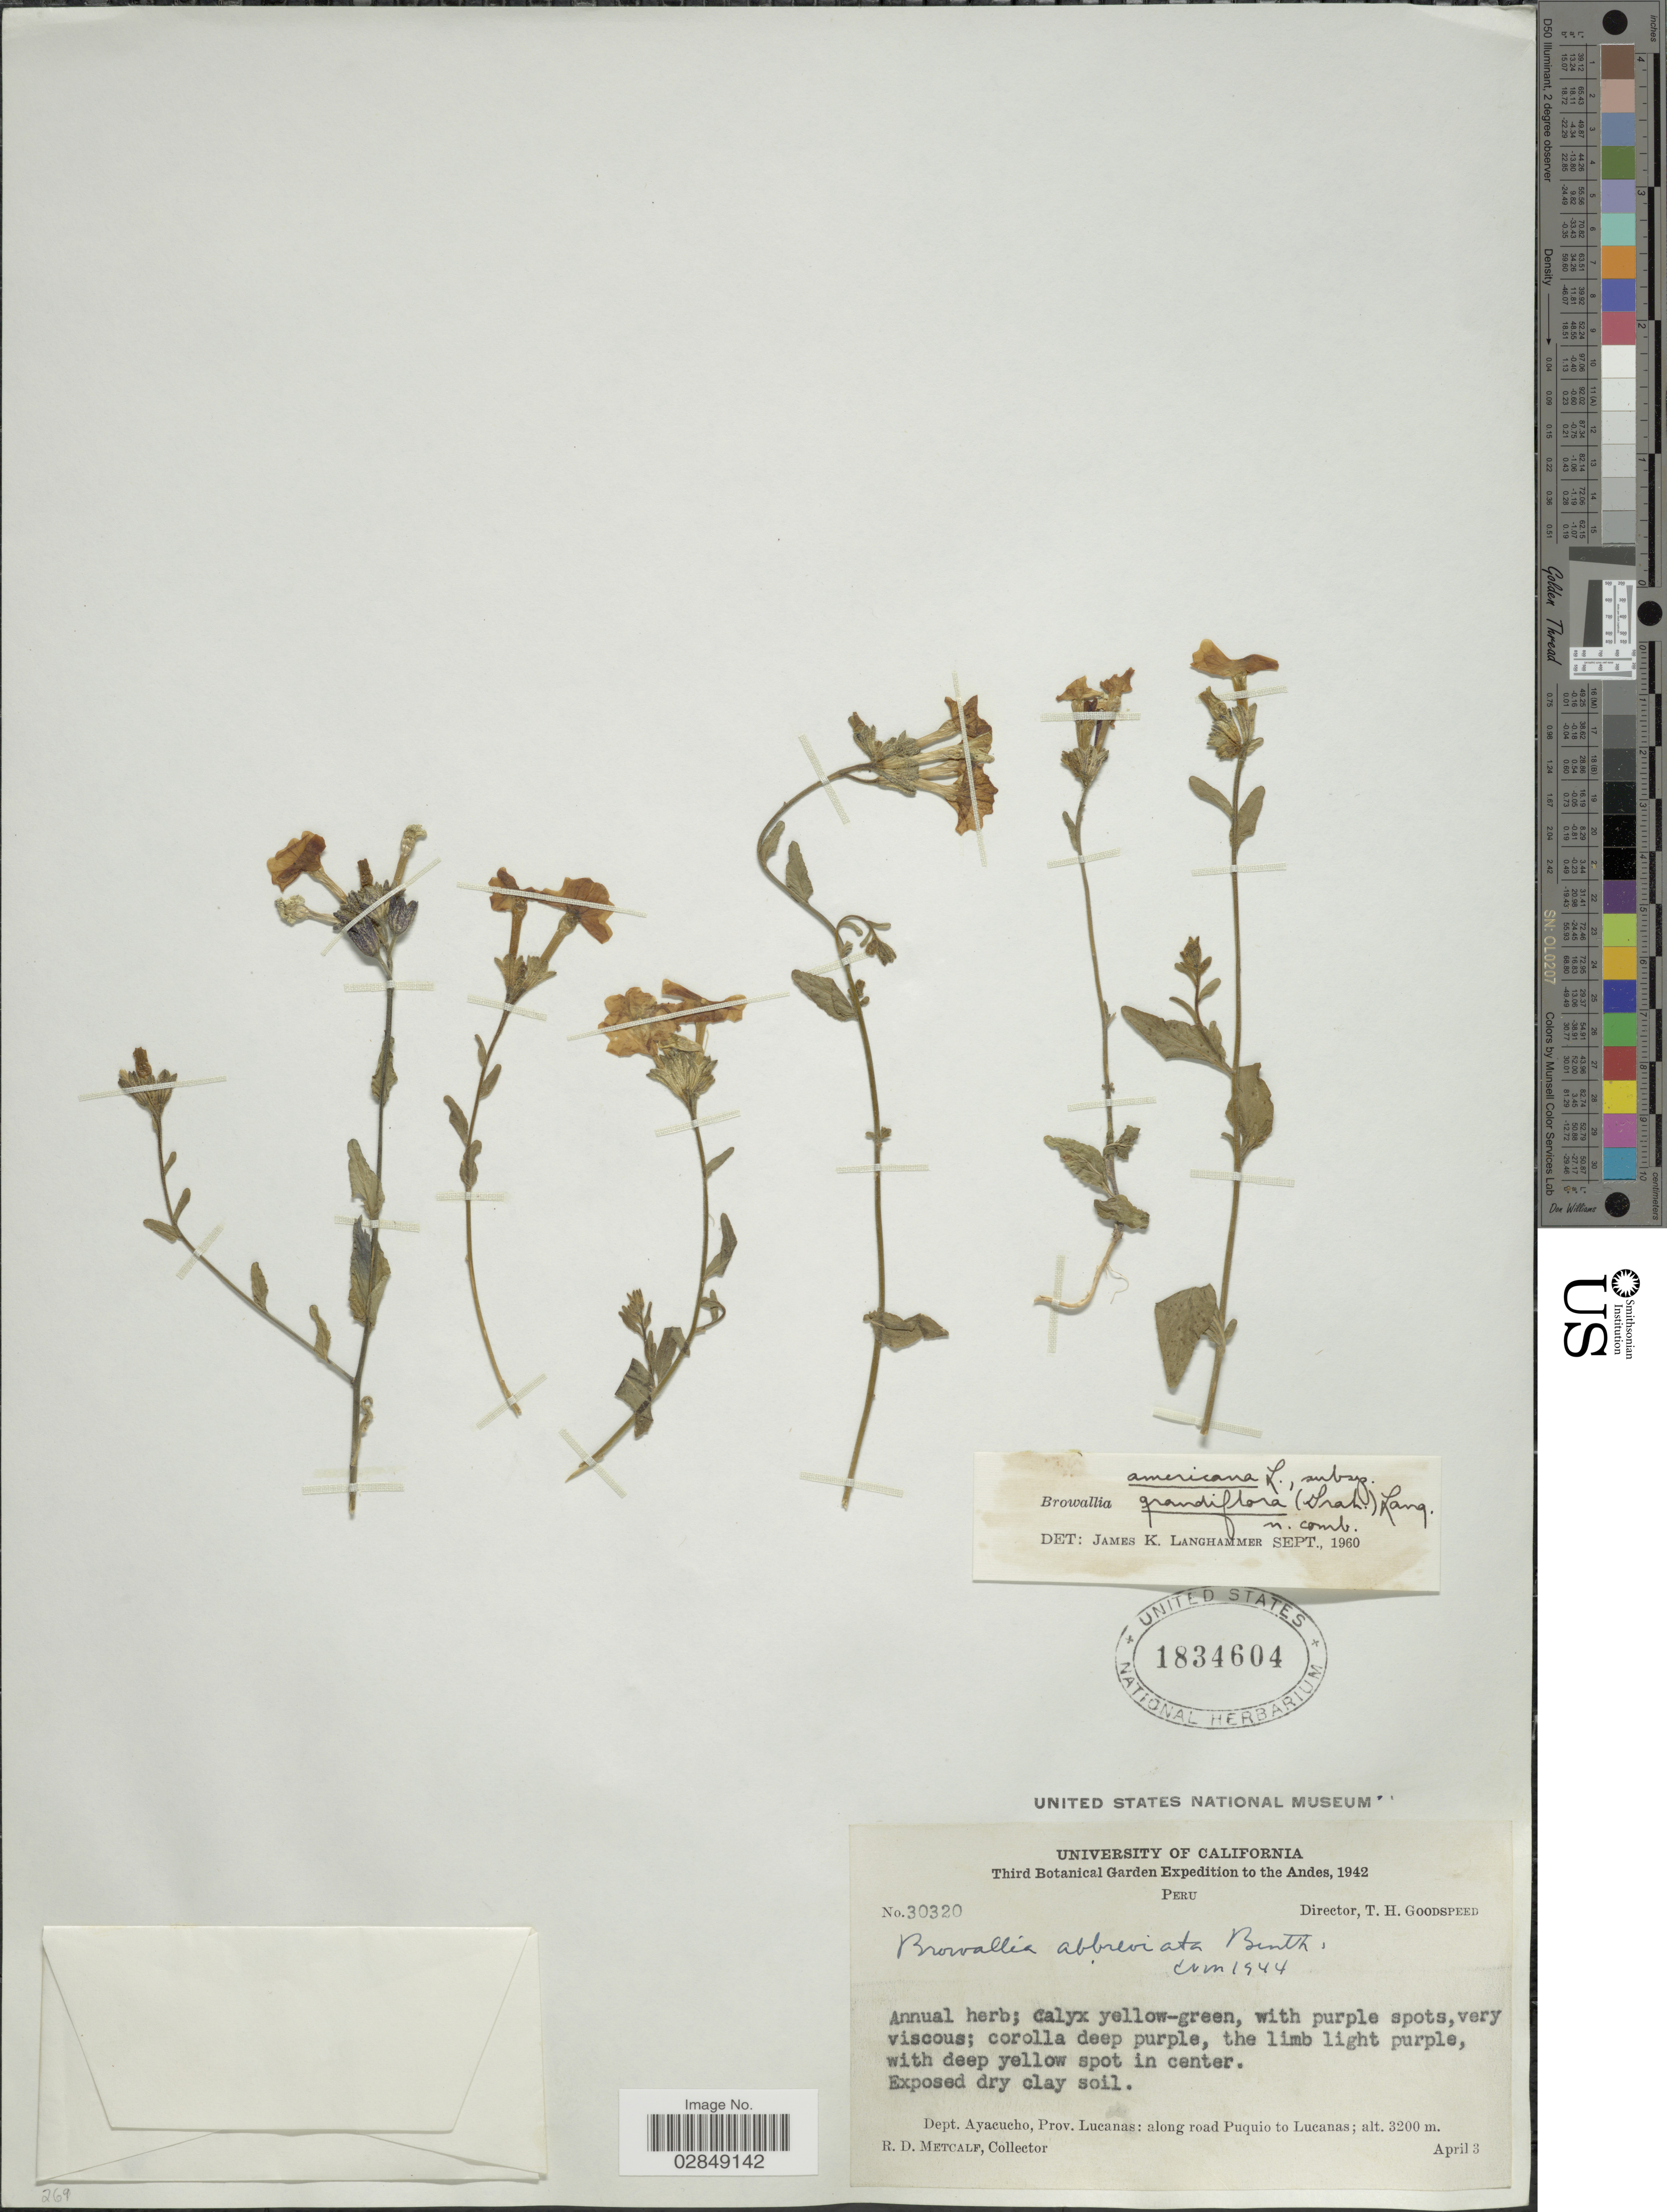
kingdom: Plantae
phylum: Tracheophyta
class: Magnoliopsida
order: Solanales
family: Solanaceae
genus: Browallia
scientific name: Browallia americana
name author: L.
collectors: R. D. Metcalf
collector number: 30320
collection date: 1942-04-03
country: Peru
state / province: Ayacucho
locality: Andes. Dept. Ayacucho, Prov. Lucanas: along road Puquio to Lucanas.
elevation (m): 3200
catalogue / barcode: US 1834604